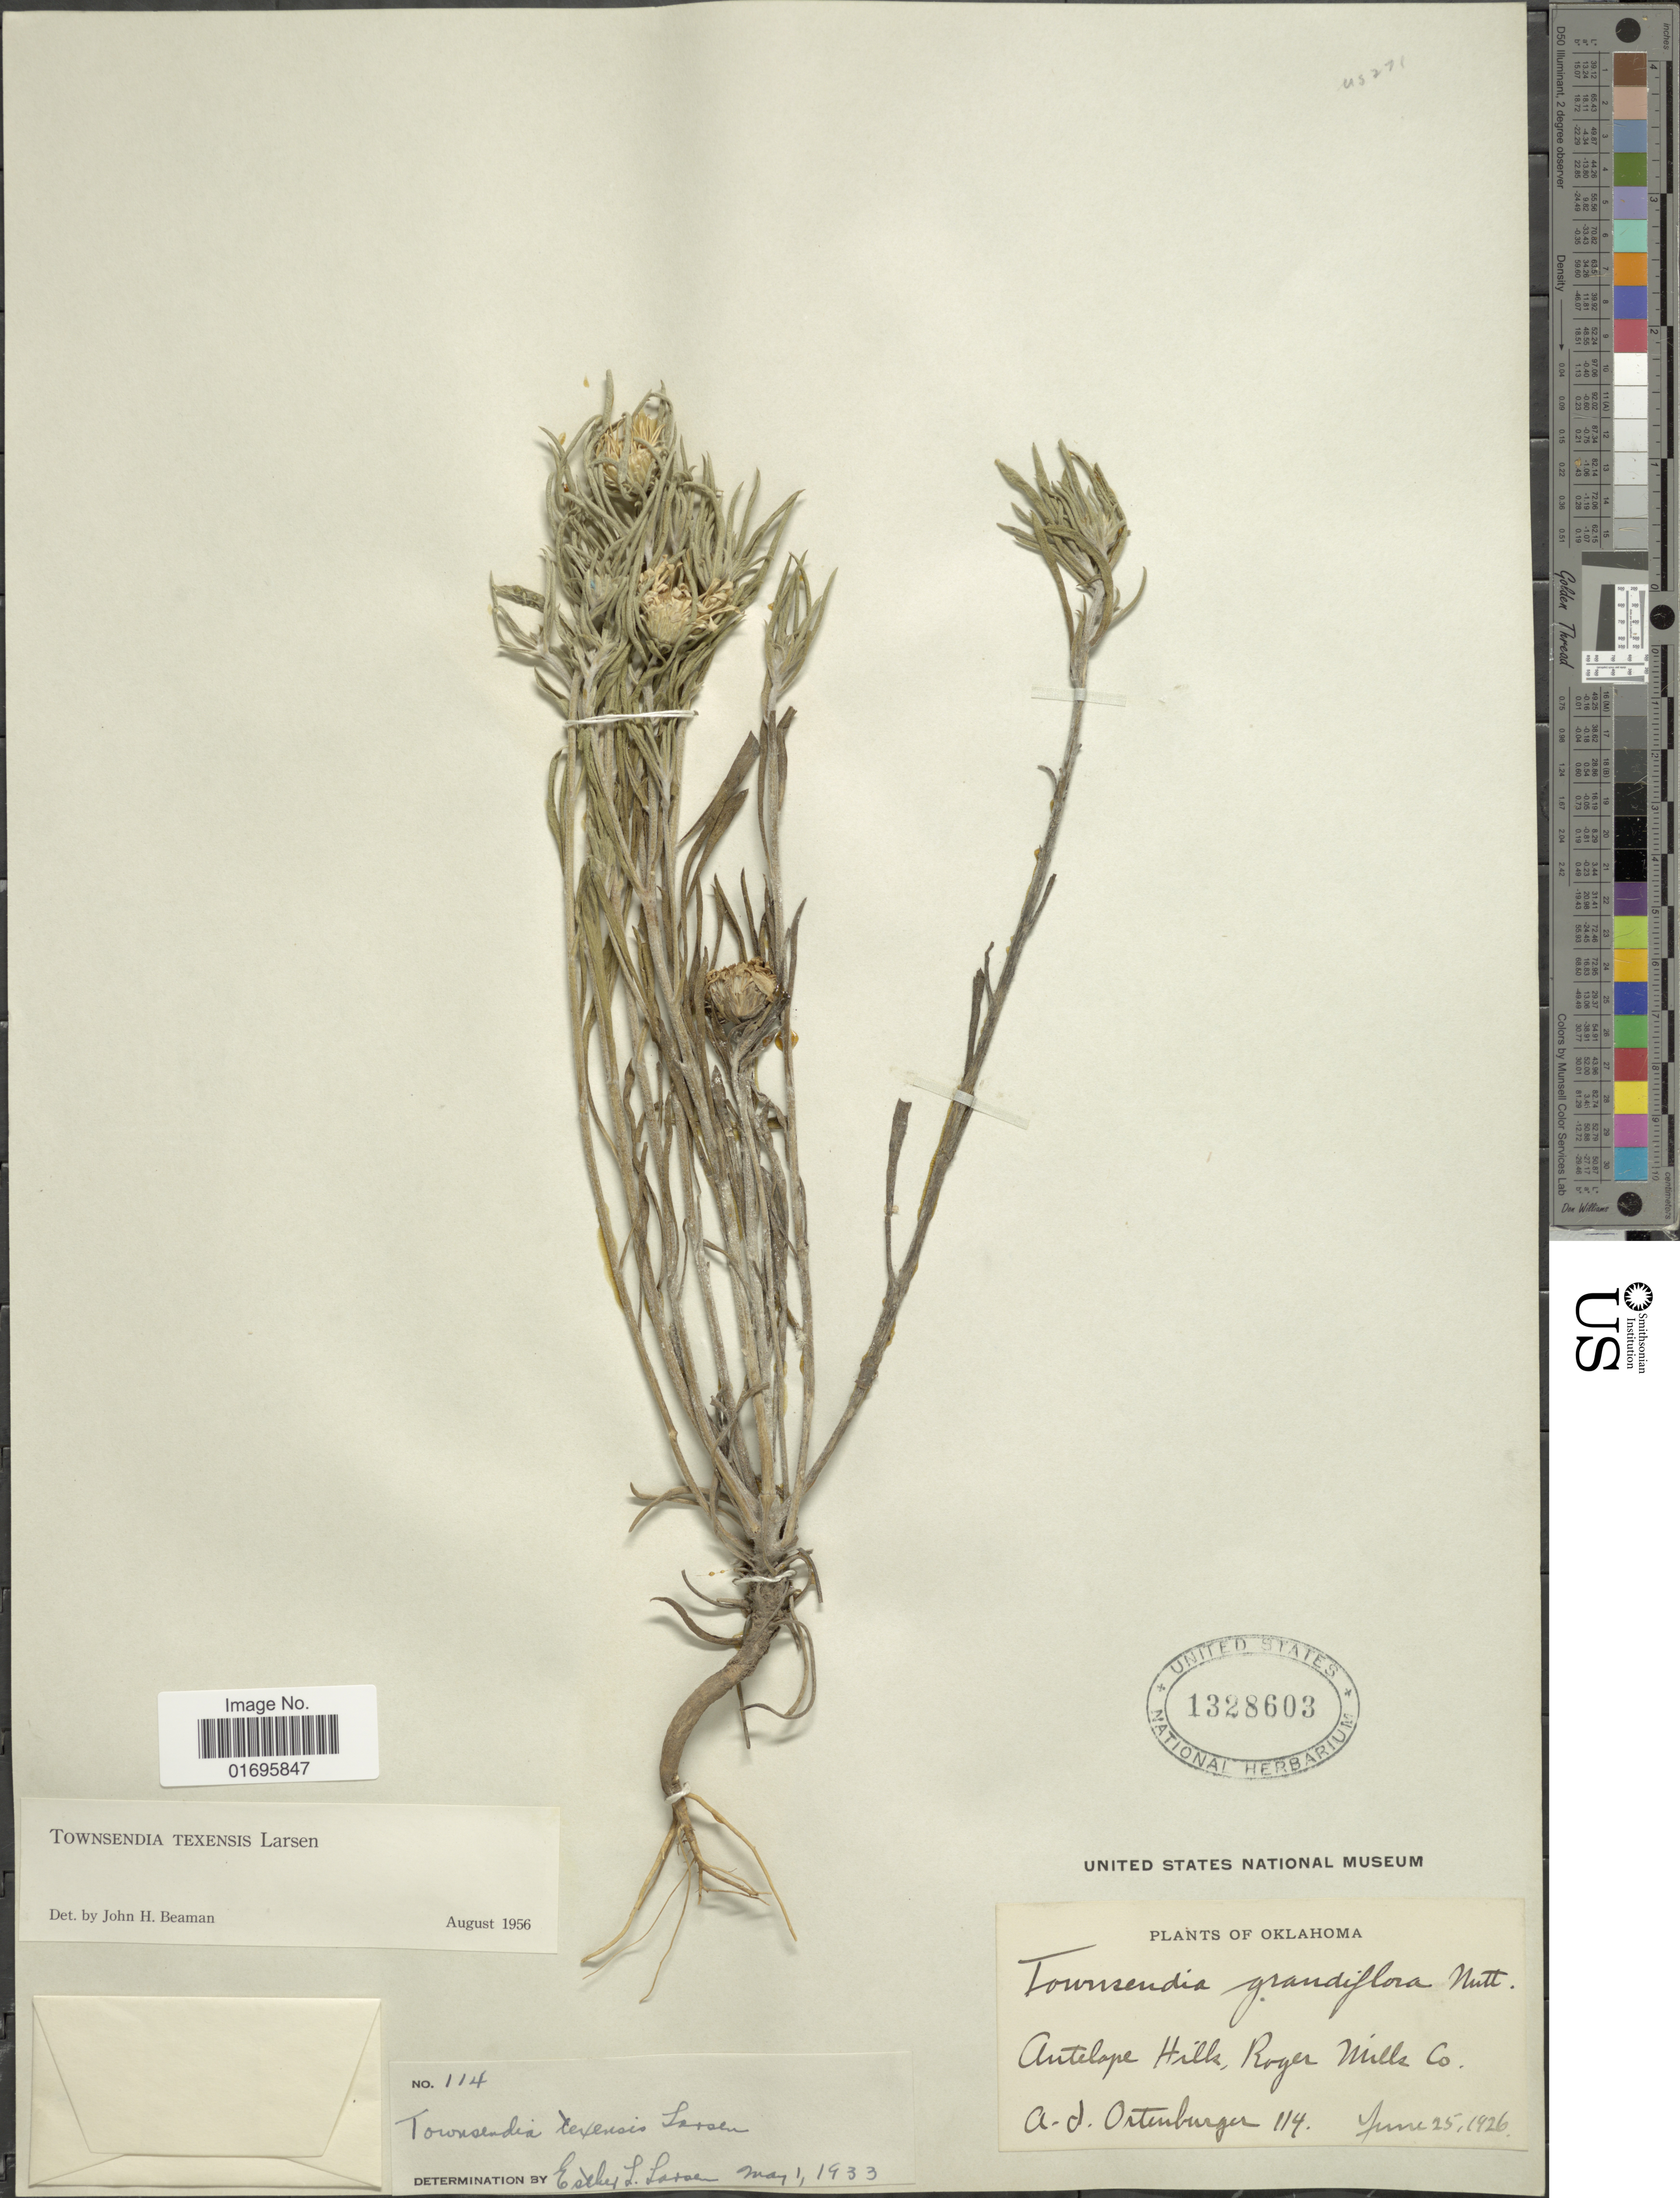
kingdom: Plantae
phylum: Tracheophyta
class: Magnoliopsida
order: Asterales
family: Asteraceae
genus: Townsendia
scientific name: Townsendia texensis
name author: Larsen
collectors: A. Ortenburger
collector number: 114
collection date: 1926-06-25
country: United States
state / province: Oklahoma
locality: Antelope Hills, Roger Mills Co.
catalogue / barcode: US 1328603